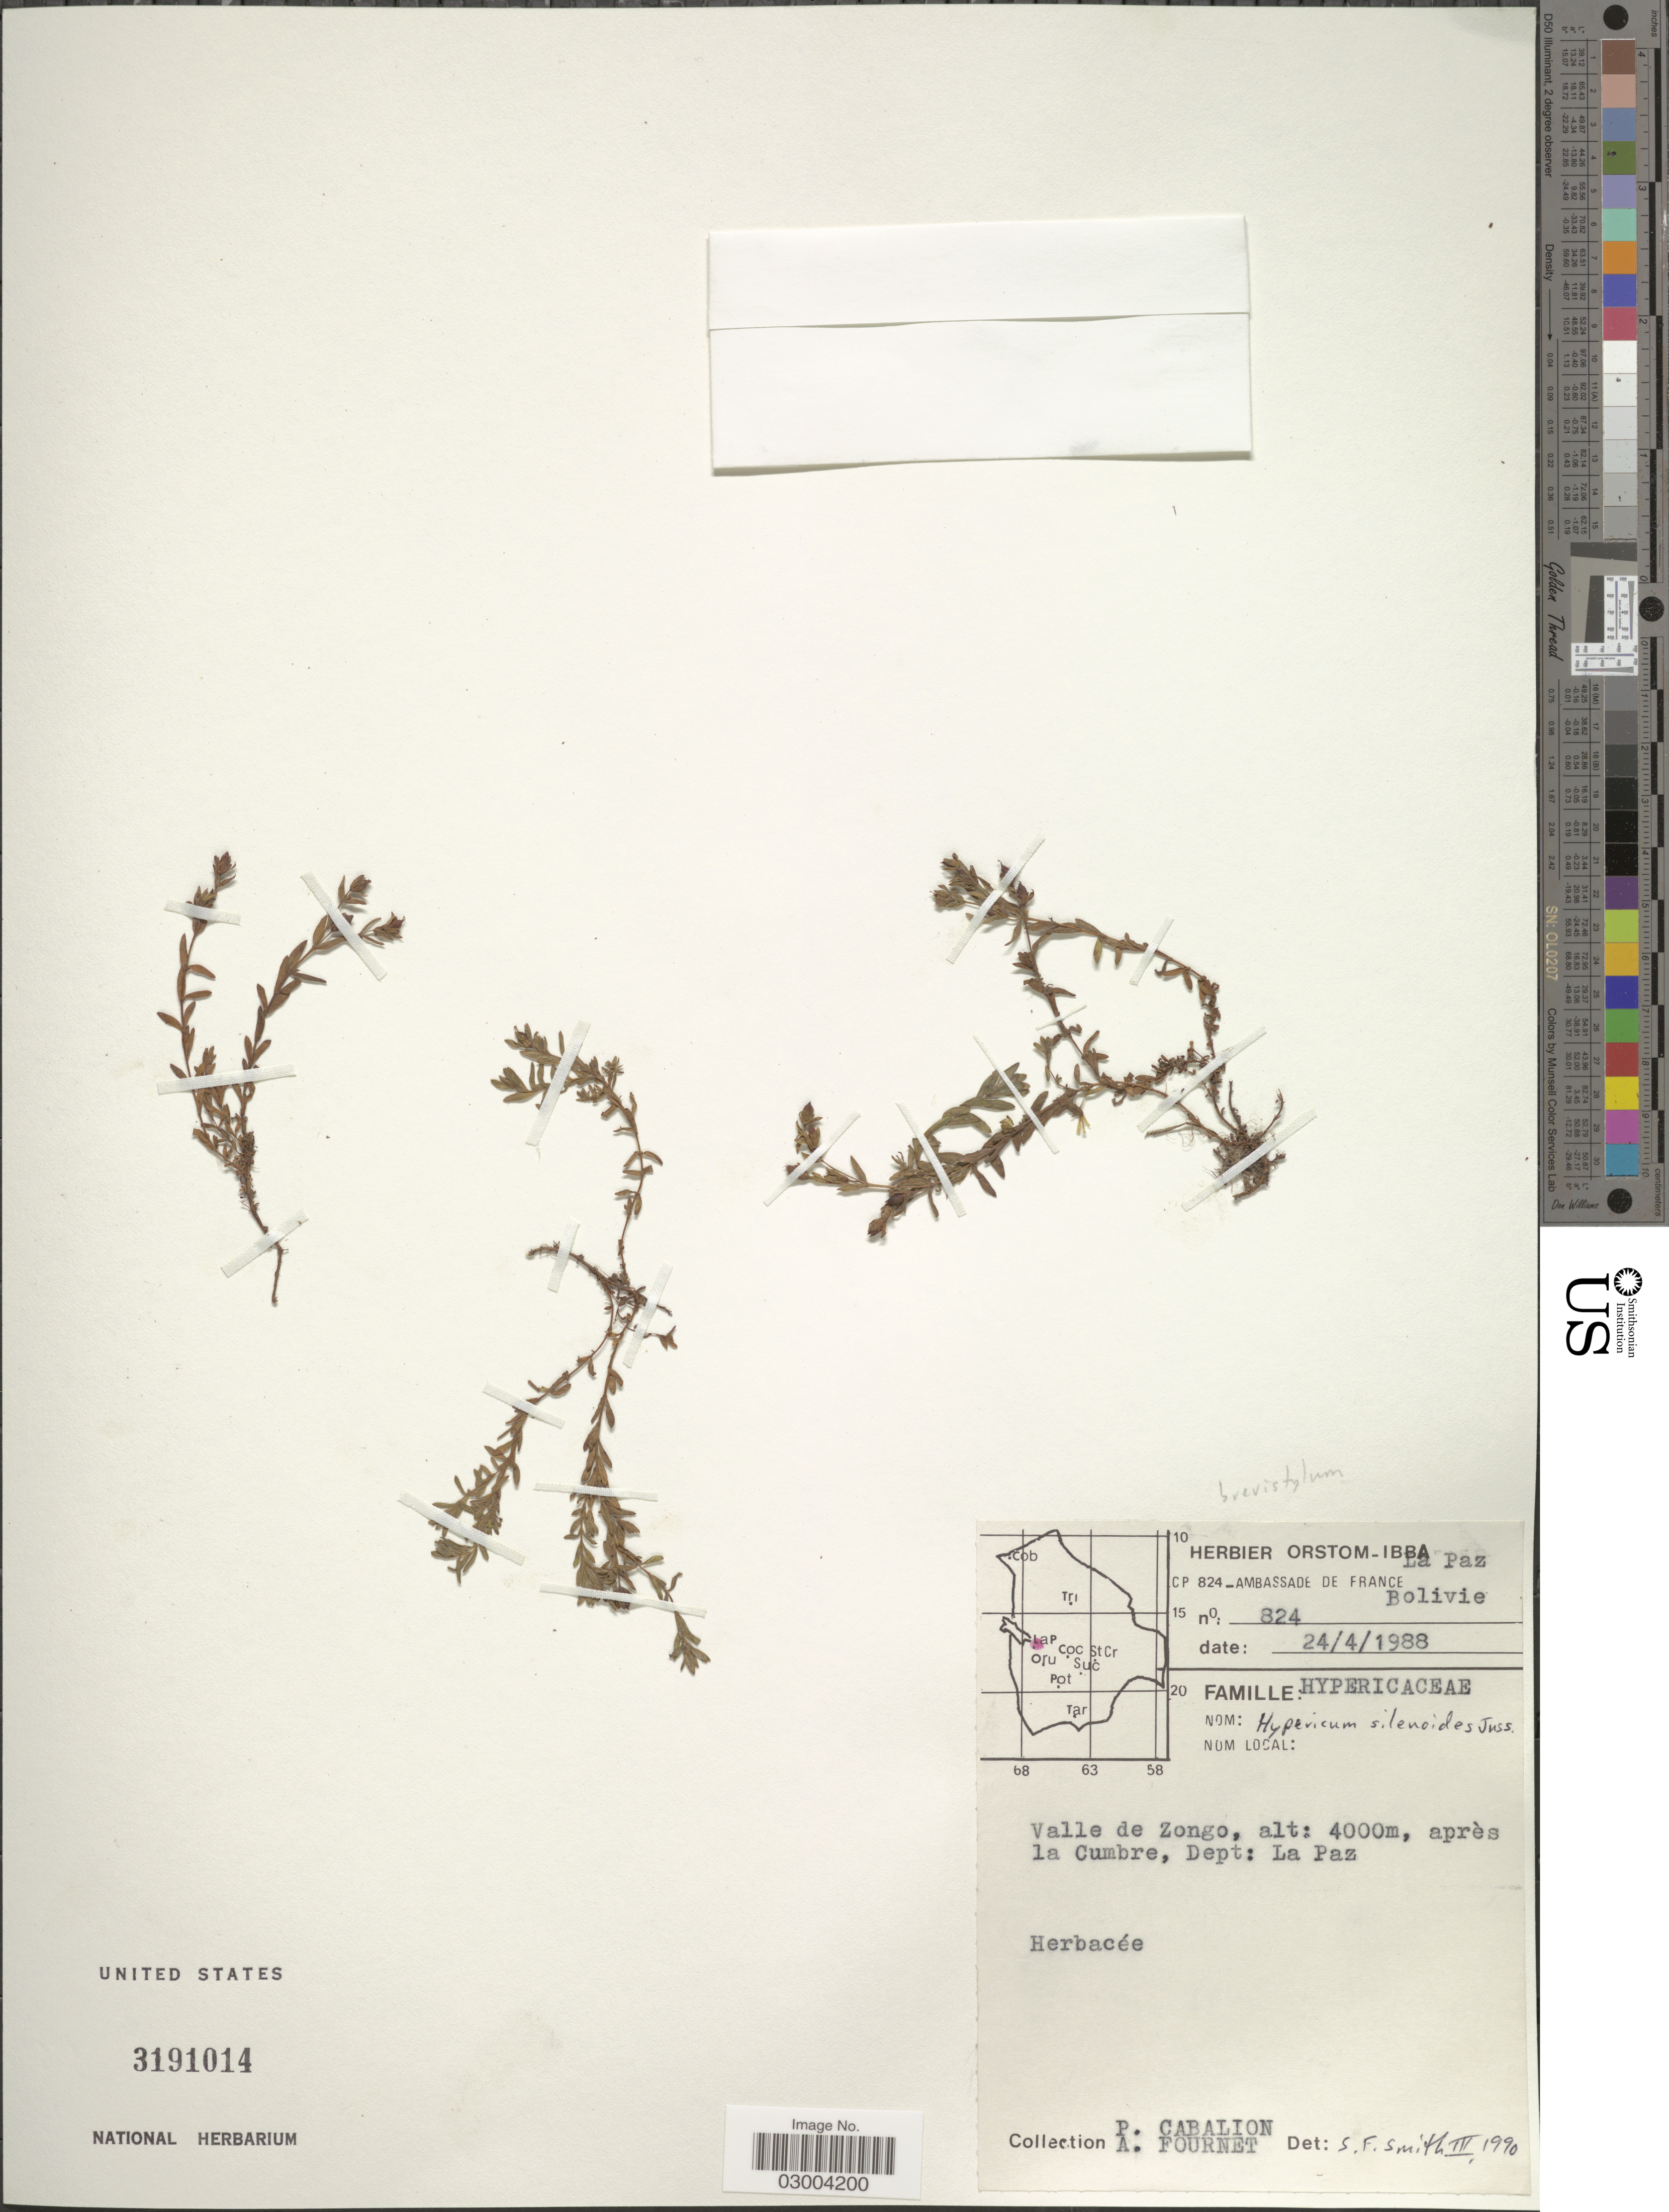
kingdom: Plantae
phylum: Tracheophyta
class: Magnoliopsida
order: Malpighiales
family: Hypericaceae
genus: Hypericum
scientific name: Hypericum silenoides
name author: Juss.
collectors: P. Cabalion & A. Fournet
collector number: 824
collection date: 1988-04-24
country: Bolivia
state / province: La Paz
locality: Valle de Zongo, La Cumbre, Dept: La Paz.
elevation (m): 4000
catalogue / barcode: US 3191014